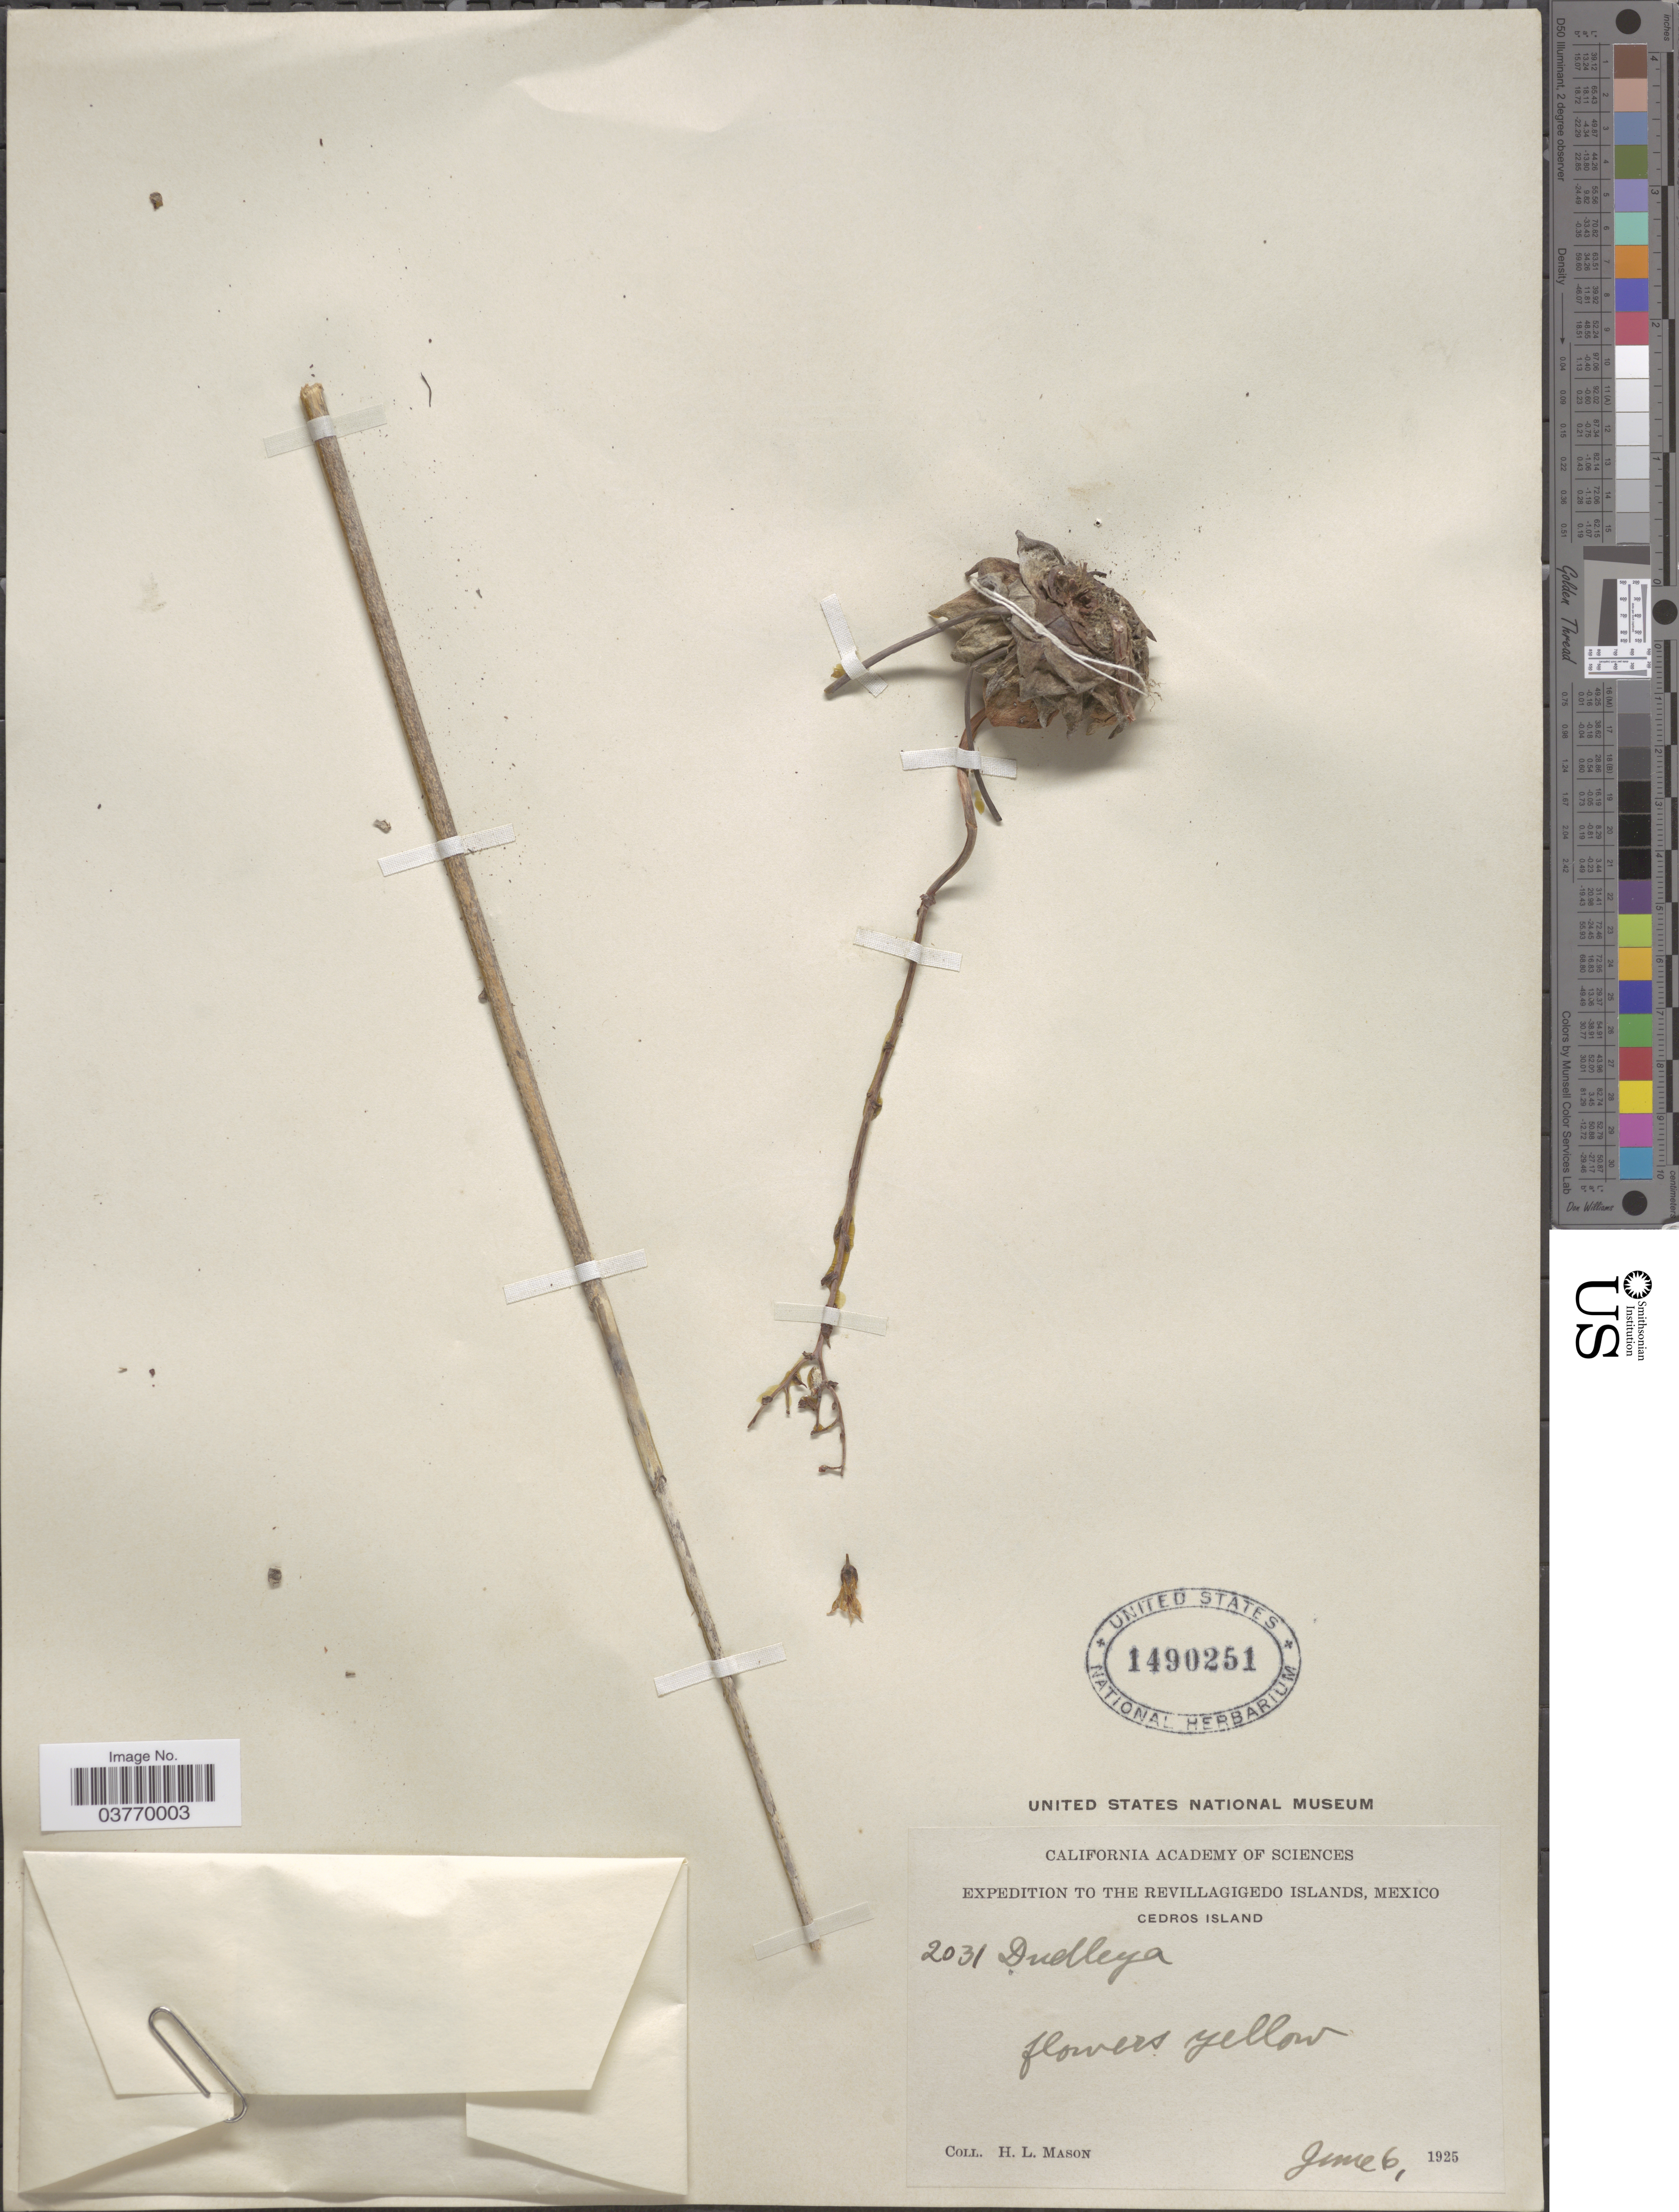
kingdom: Plantae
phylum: Tracheophyta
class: Magnoliopsida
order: Saxifragales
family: Crassulaceae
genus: Dudleya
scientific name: Dudleya sp.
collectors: H. L. Mason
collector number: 2031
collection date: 1925-06-06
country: Mexico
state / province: Colima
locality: The Revillagigedo Islands. Cedros Island.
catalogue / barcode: US 1490251